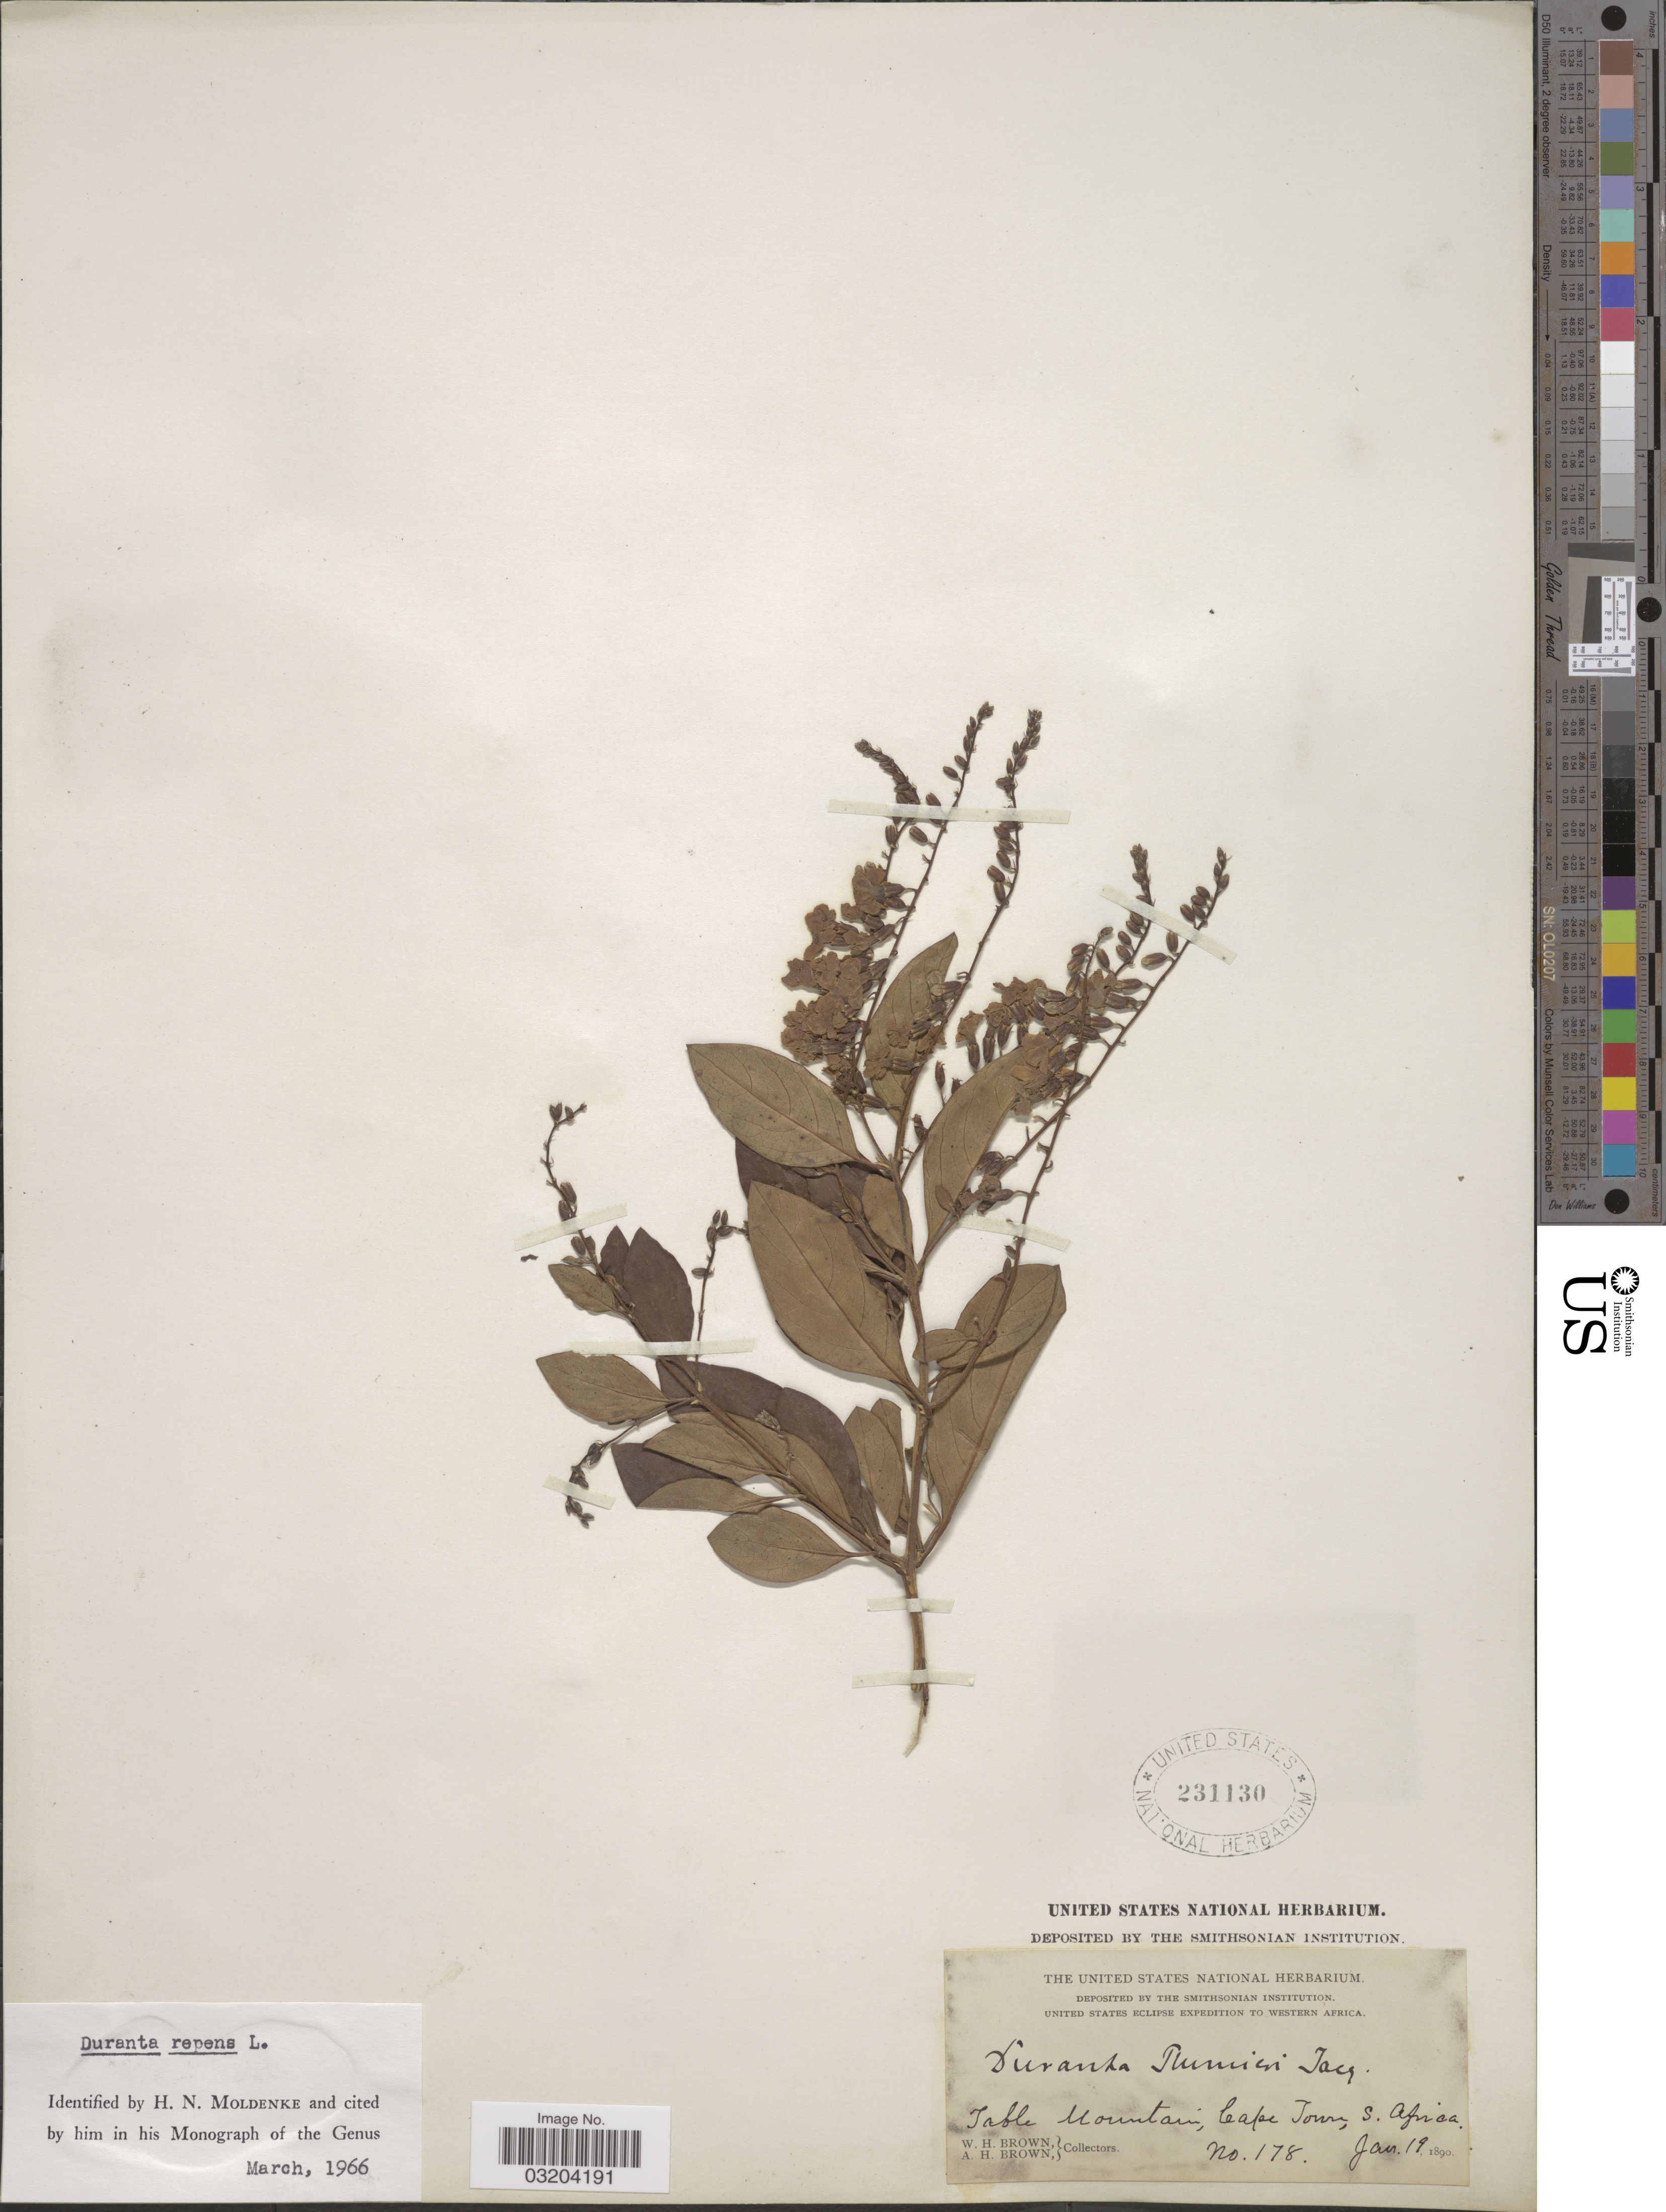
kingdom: Plantae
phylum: Tracheophyta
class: Magnoliopsida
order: Lamiales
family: Verbenaceae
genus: Duranta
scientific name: Duranta erecta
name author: L.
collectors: W. H. Brown & A. H. Brown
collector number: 178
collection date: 1890-01-19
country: South Africa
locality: Table Mountain, Cape Town, S. Africa.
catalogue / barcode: US 231130